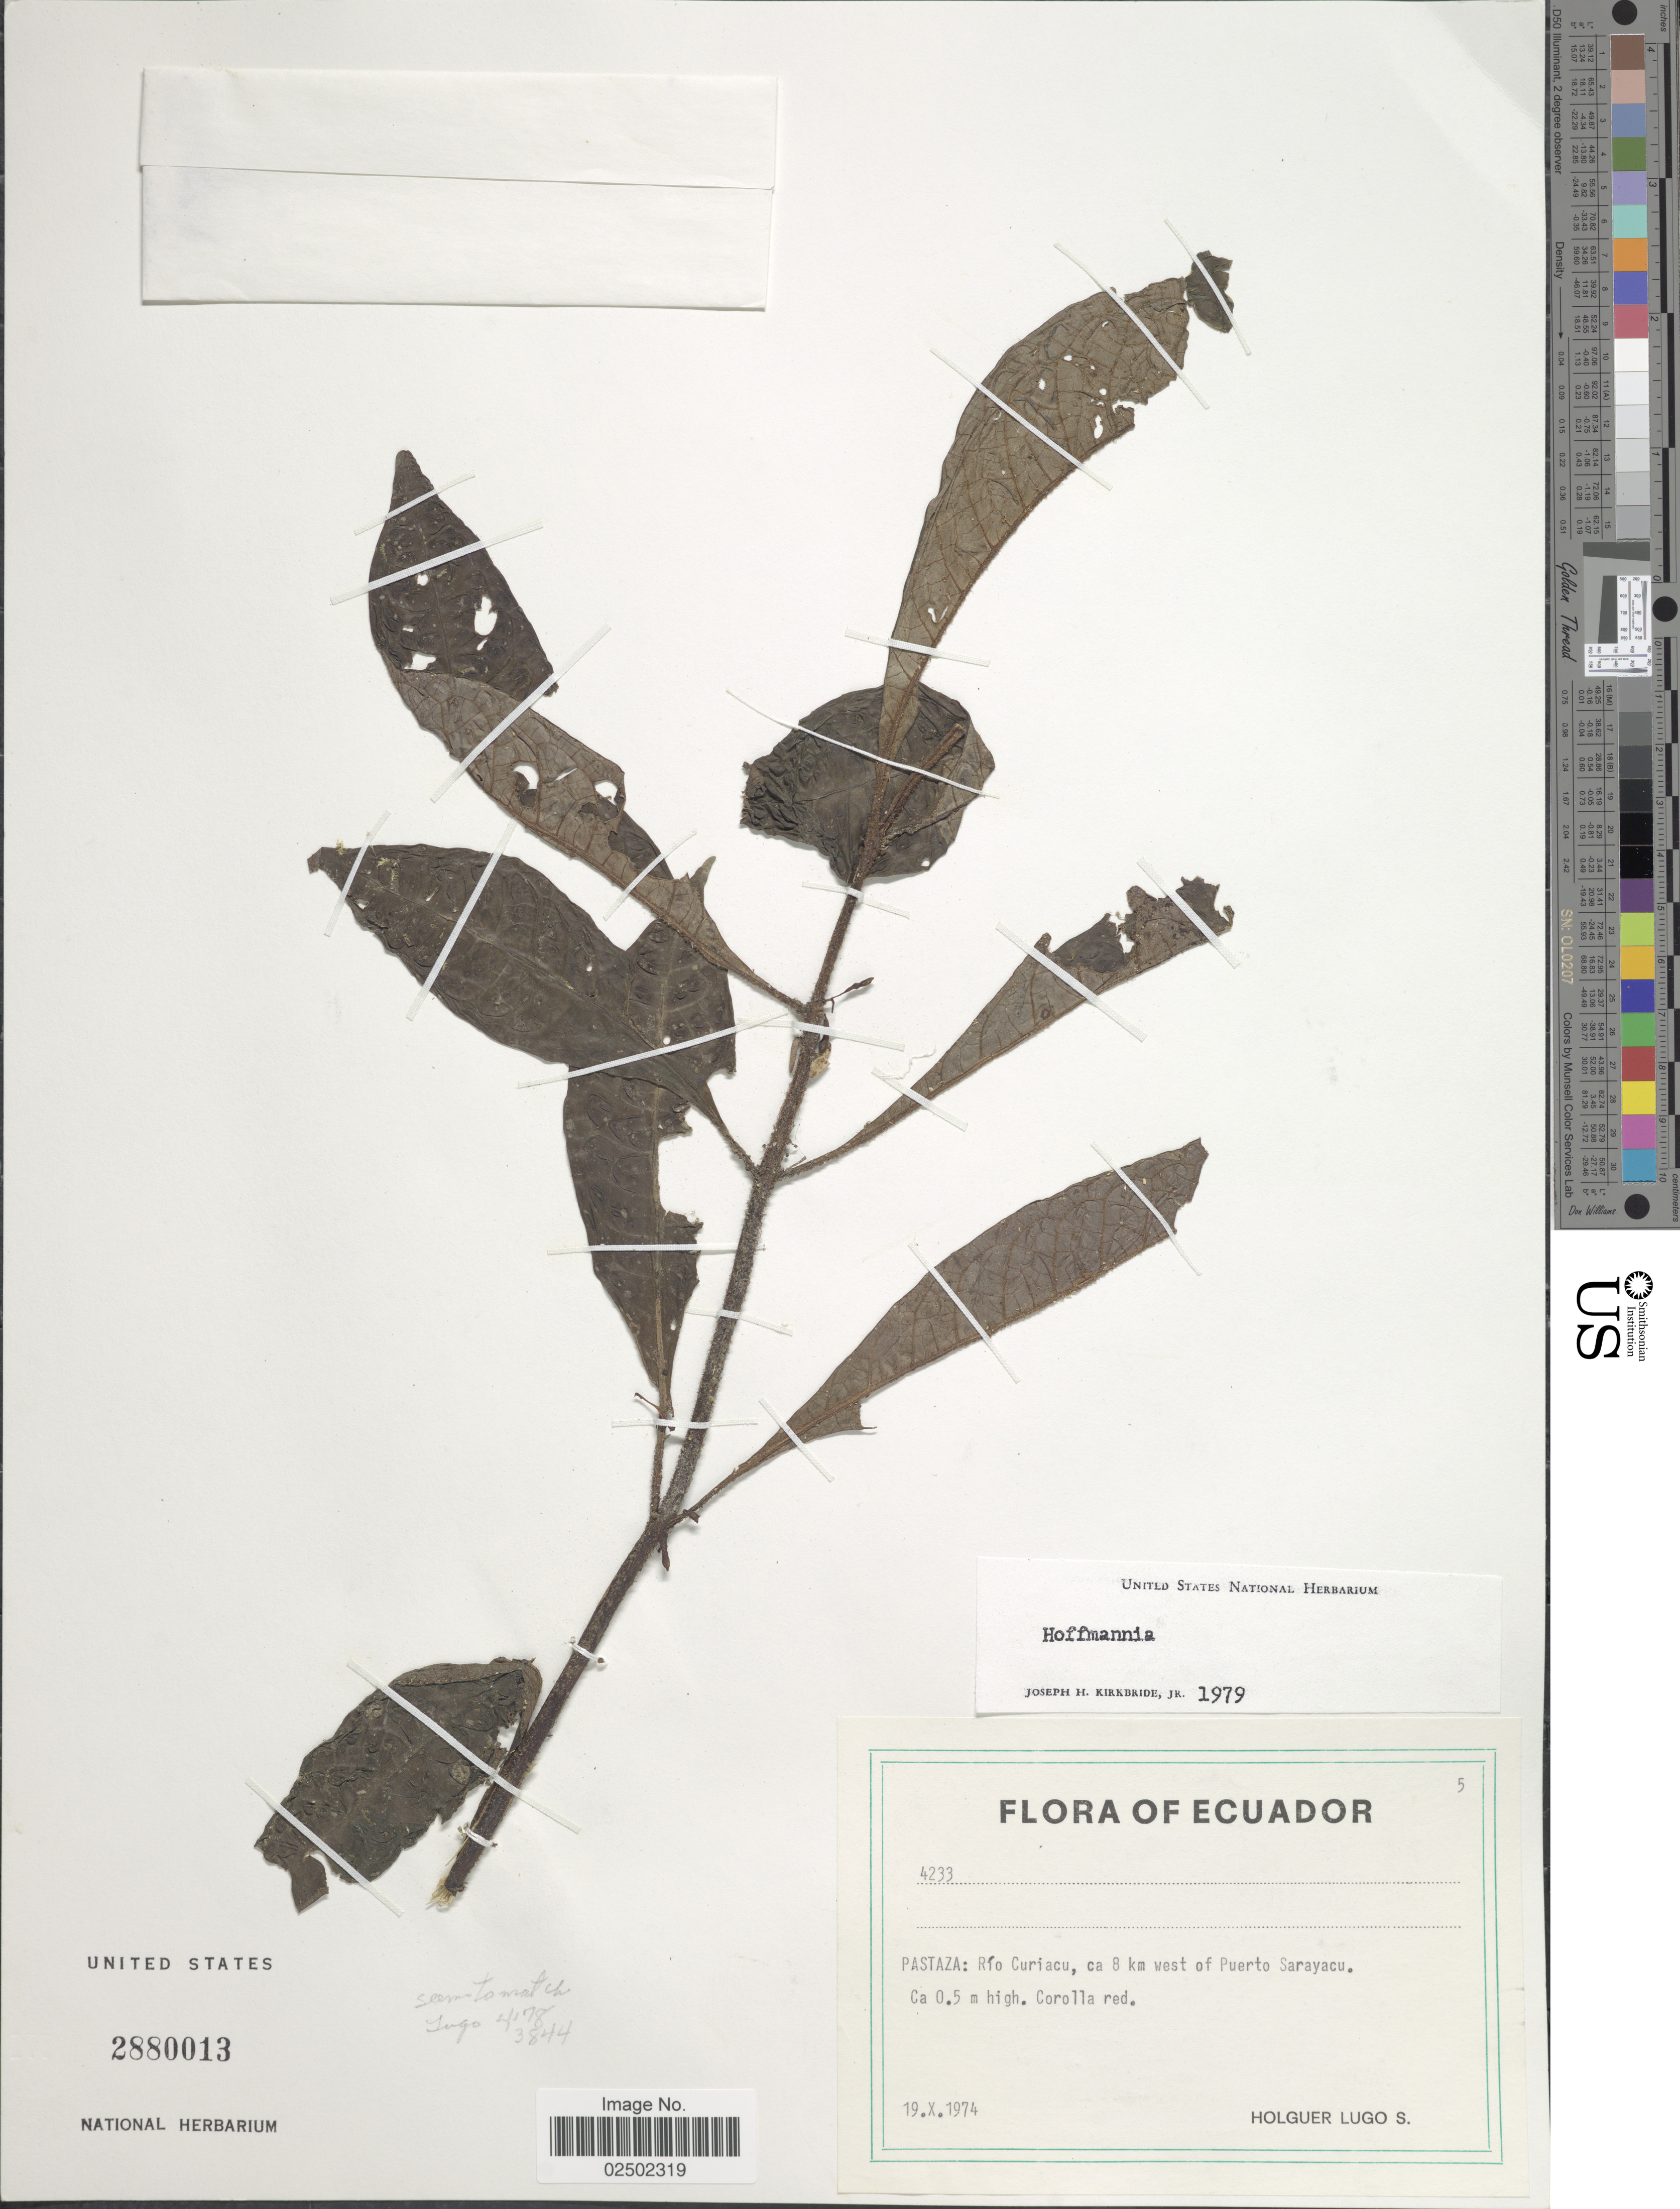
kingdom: Plantae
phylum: Tracheophyta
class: Magnoliopsida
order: Gentianales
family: Rubiaceae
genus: Hoffmannia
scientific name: Hoffmannia sp.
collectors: H. Lugo S.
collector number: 4233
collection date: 1974-10-19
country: Ecuador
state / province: Pastaza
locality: Pastaza: Rio Curiacu, 8 km west of Puerto Sarayacu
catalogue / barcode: US 2880013